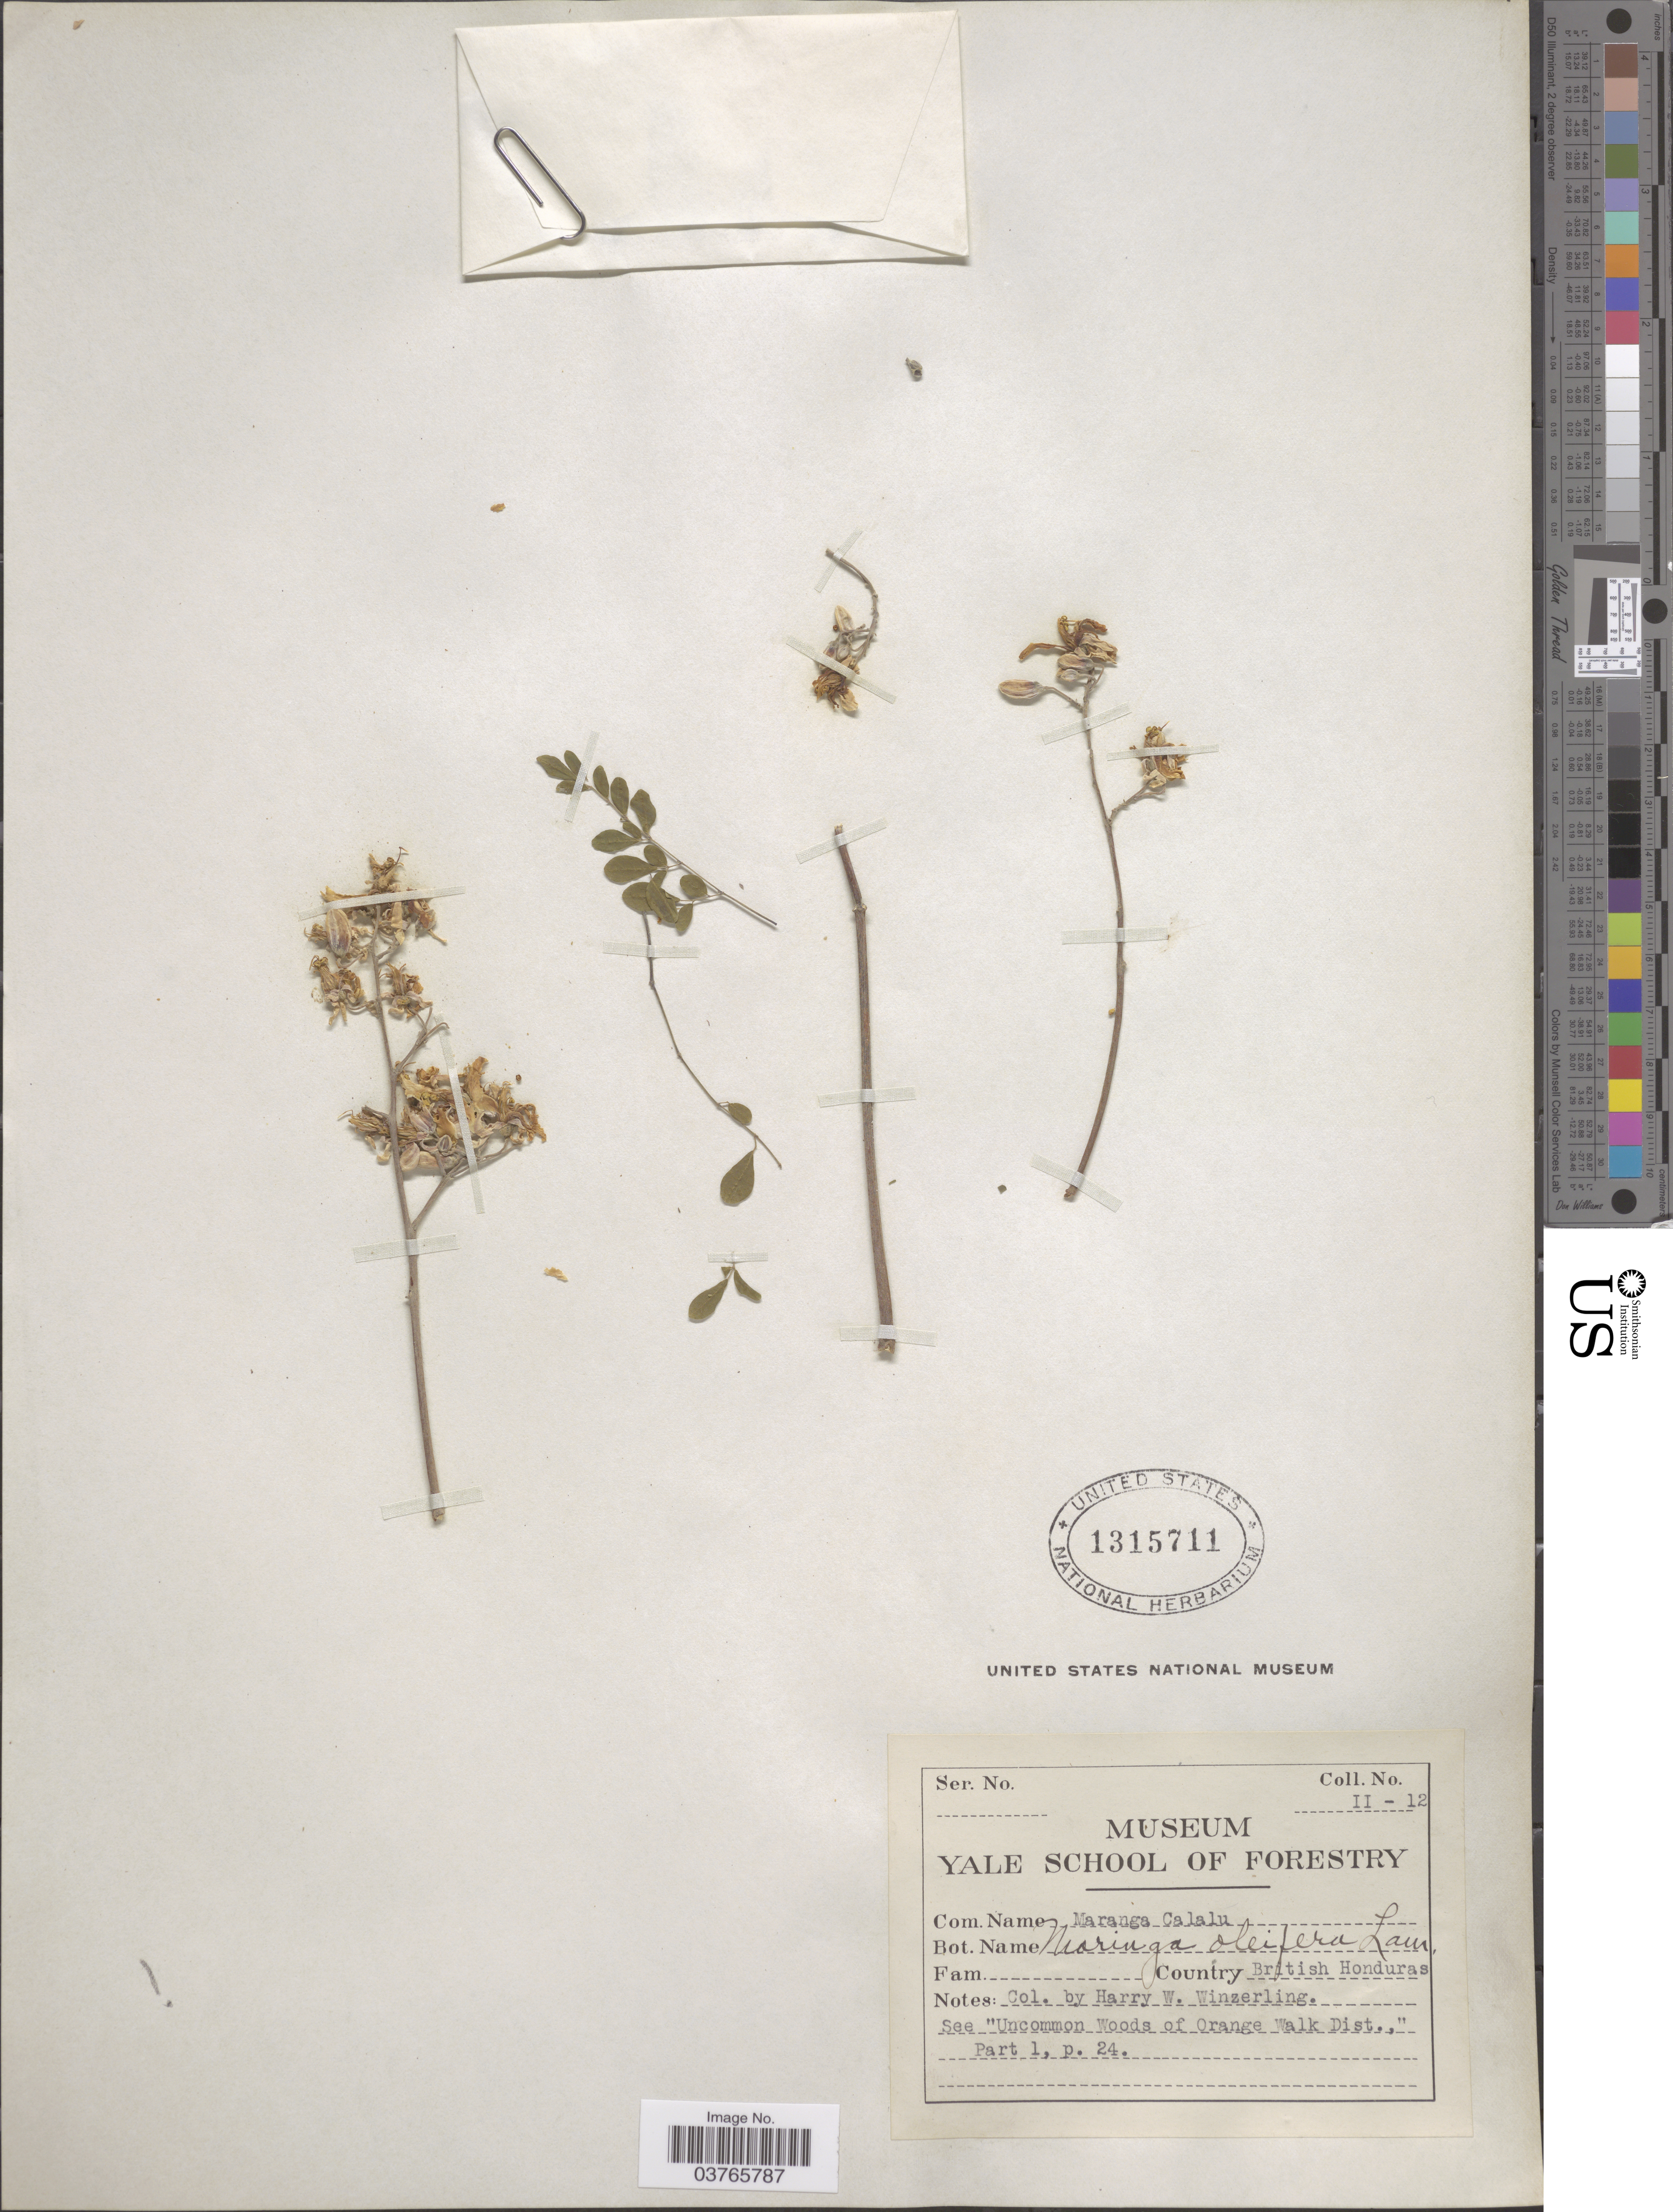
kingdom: Plantae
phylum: Tracheophyta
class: Magnoliopsida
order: Brassicales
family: Moringaceae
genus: Moringa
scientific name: Moringa oleifera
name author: Lam.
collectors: H. Winzerling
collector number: II - 12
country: Belize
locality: Birtish Honduras. "Woods of Orange Walk Dist."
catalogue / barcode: US 1315711